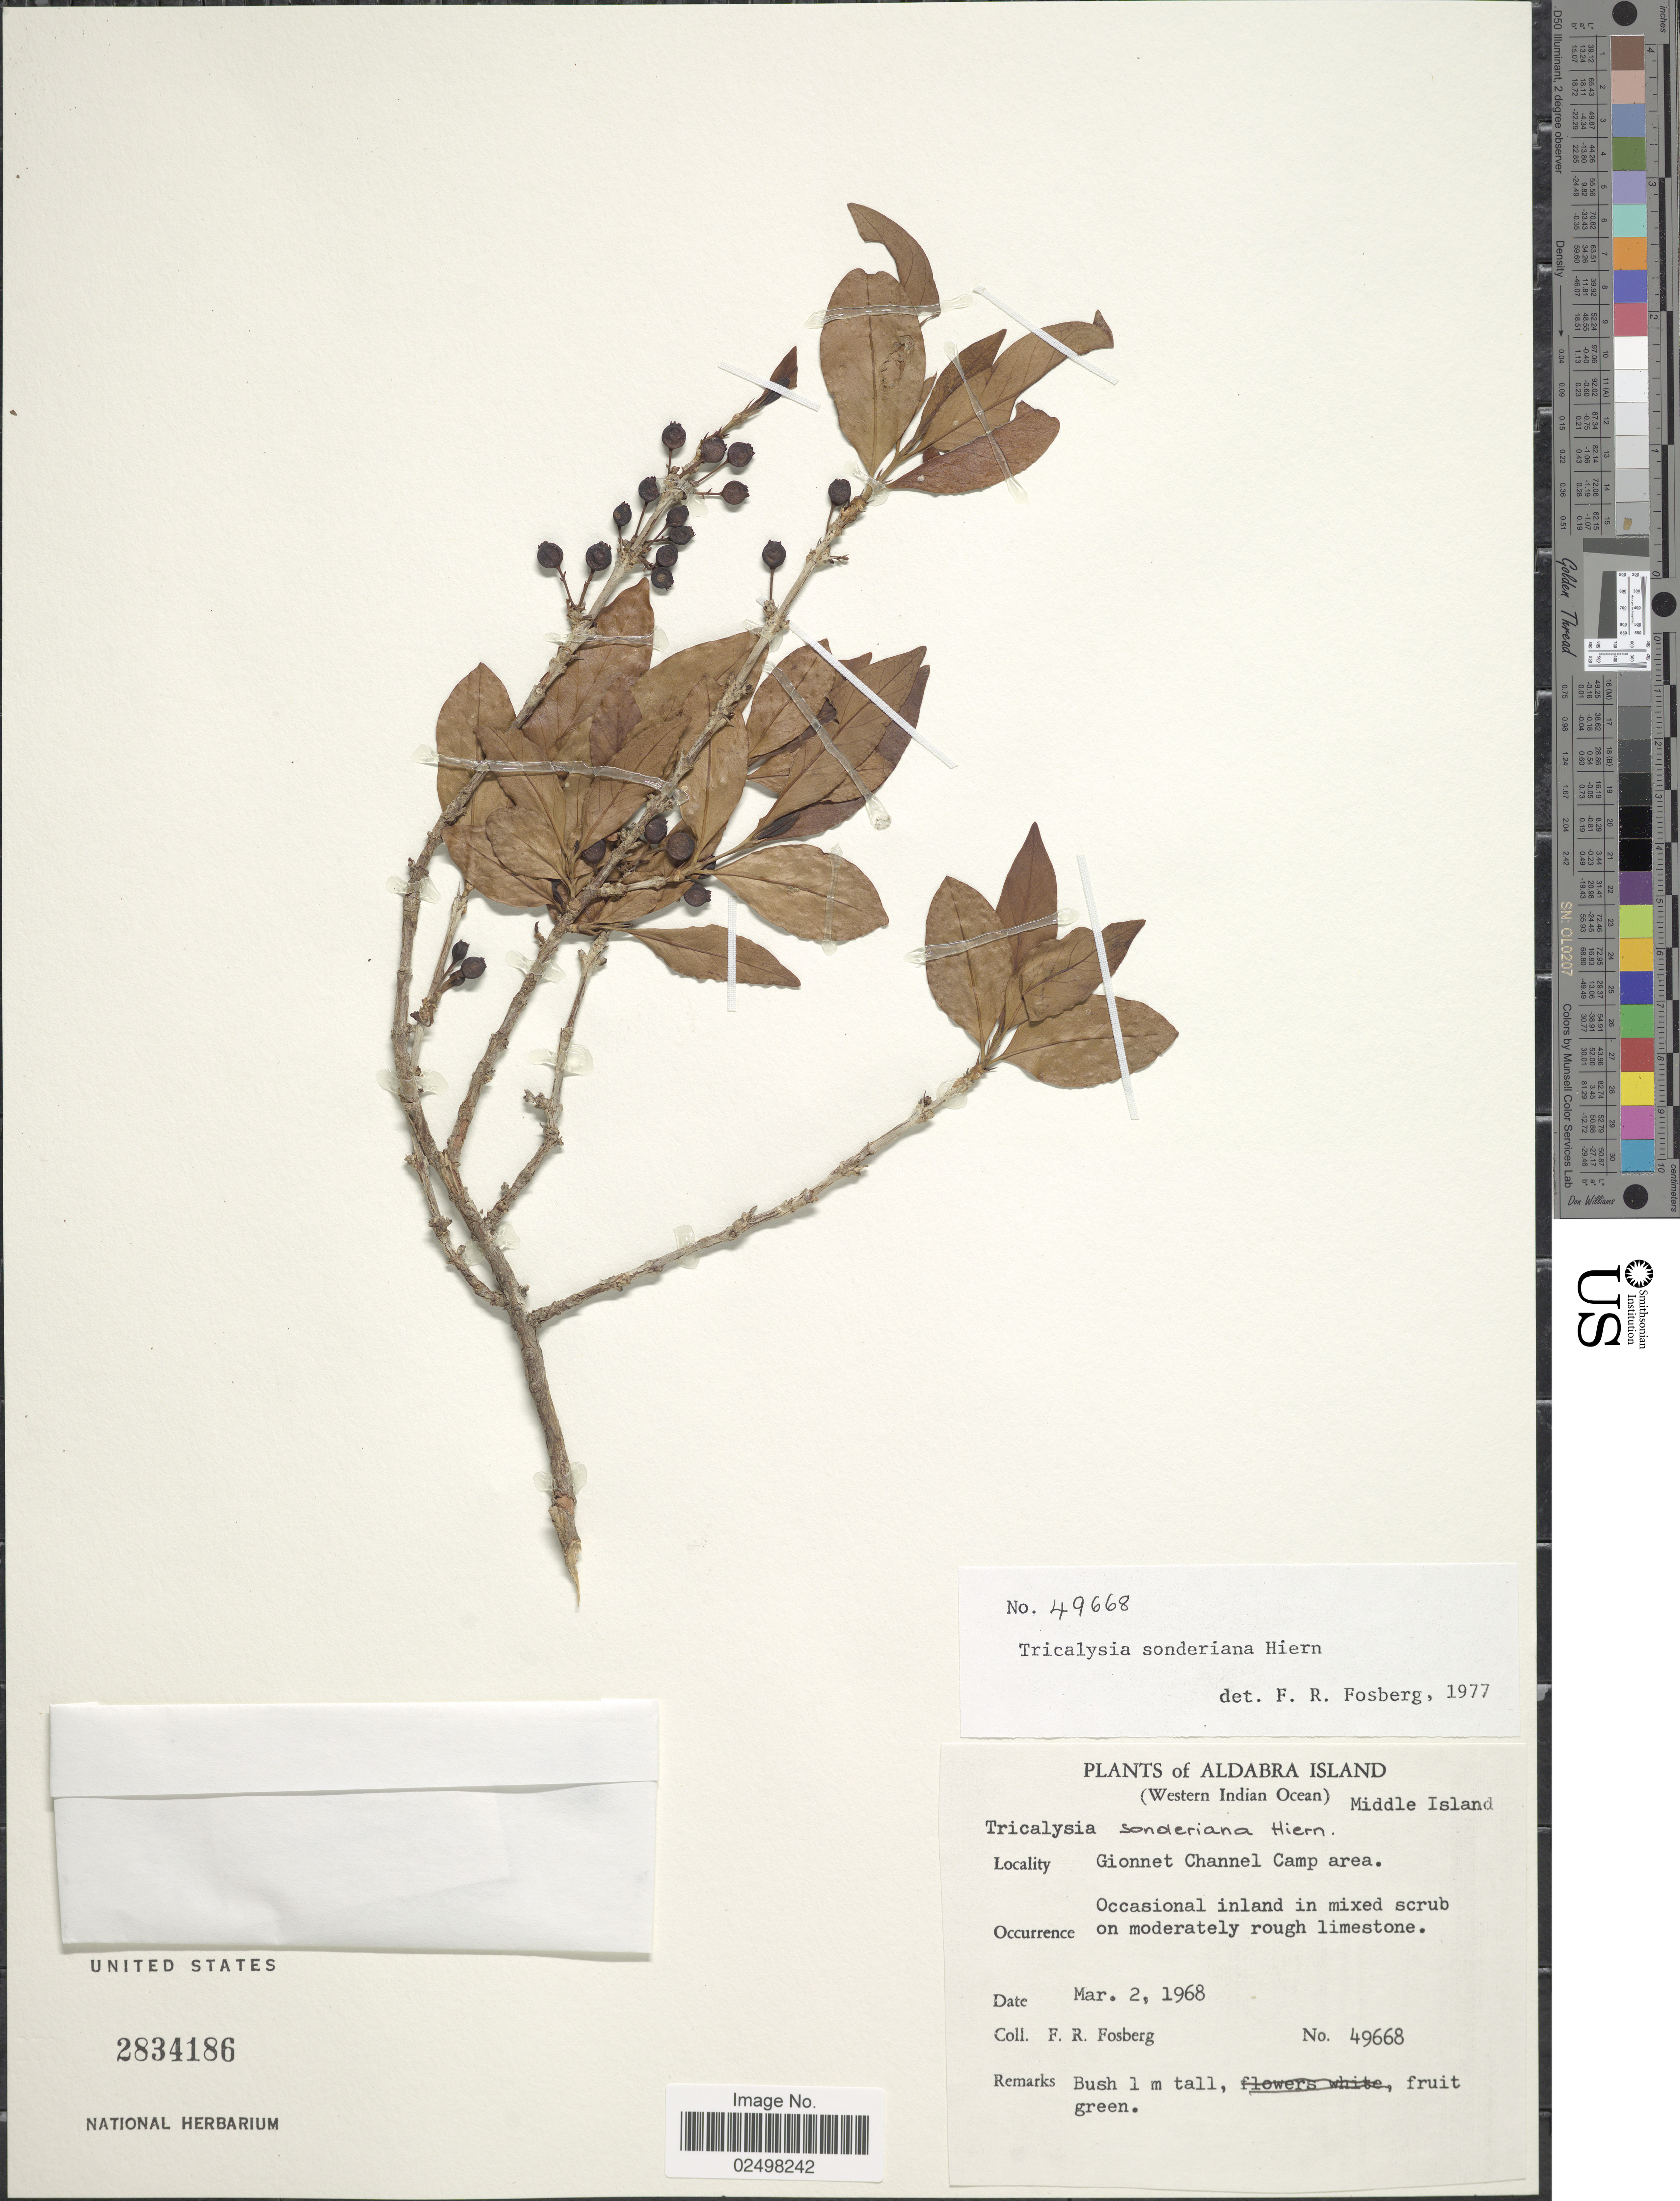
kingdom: Plantae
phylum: Tracheophyta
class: Magnoliopsida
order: Gentianales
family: Rubiaceae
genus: Tricalysia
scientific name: Tricalysia sonderiana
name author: Hiern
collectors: F. R. Fosberg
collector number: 49668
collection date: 1968-03-02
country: Seychelles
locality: Aldabra Island (Western Indian Ocean) Middle Island. Gionnet Channel Camp Area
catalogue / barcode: US 2834186